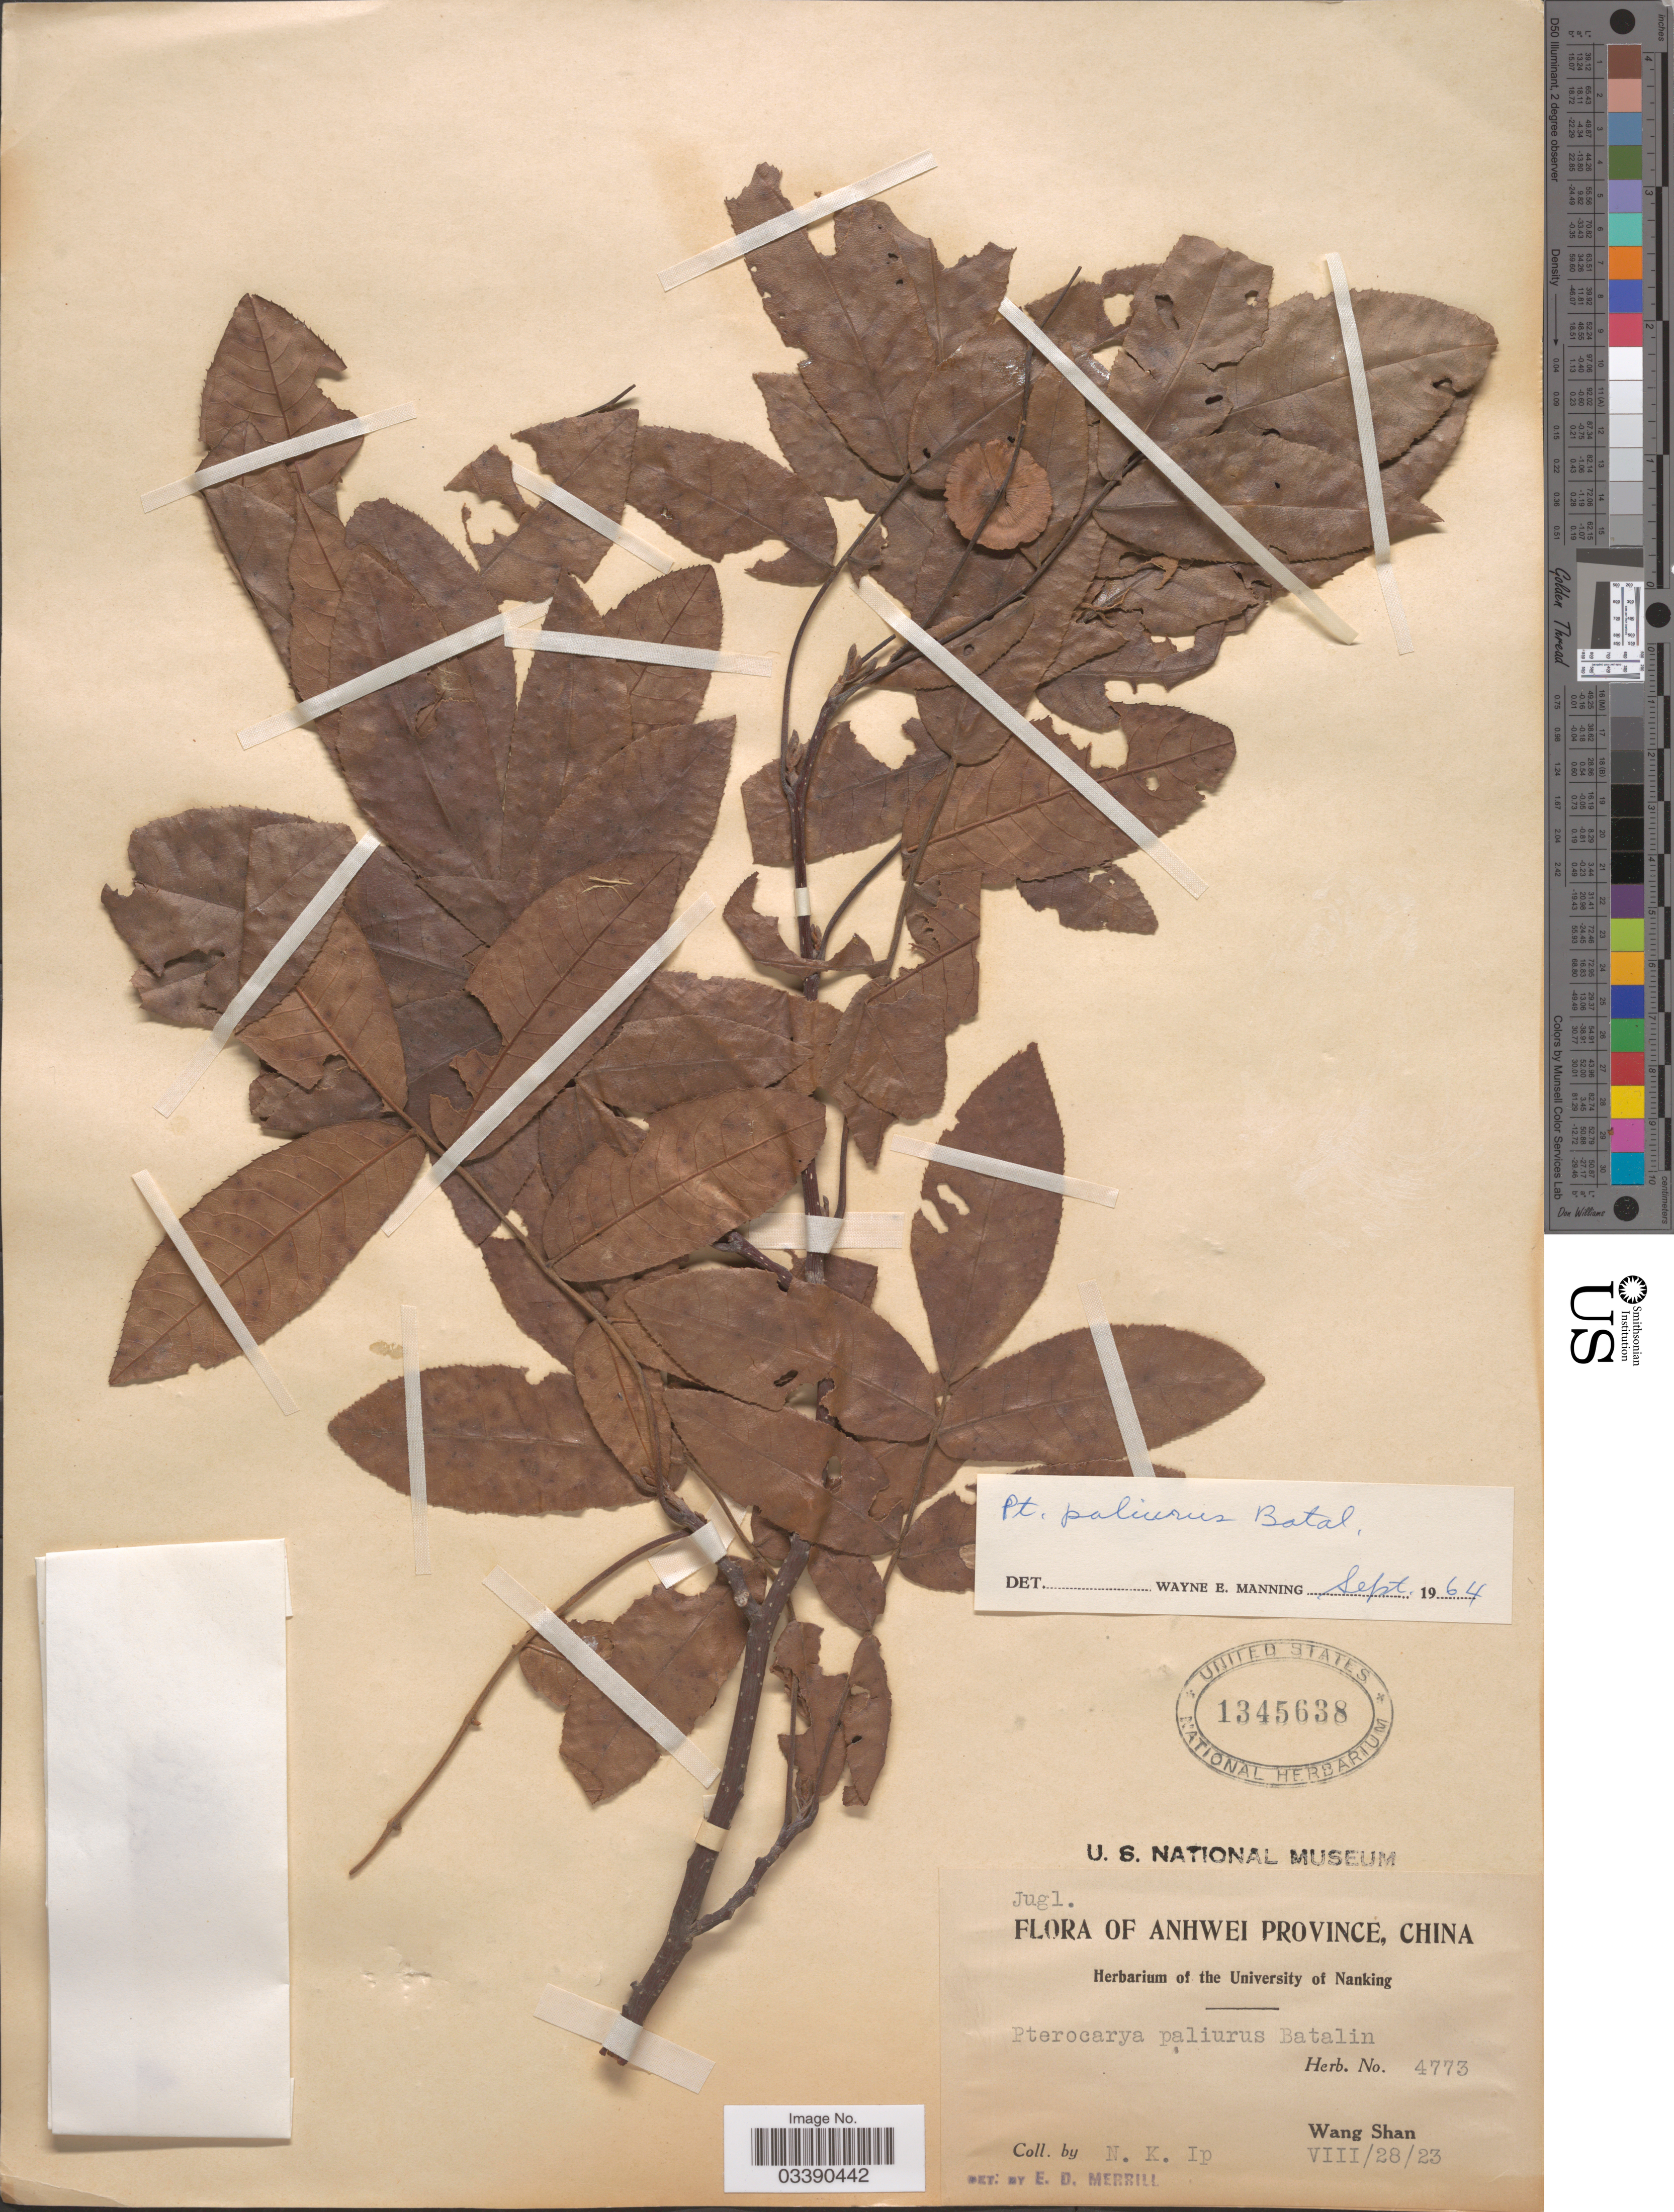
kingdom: Plantae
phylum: Tracheophyta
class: Magnoliopsida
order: Fagales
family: Juglandaceae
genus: Cyclocarya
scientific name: Cyclocarya paliurus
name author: (Batalin) Iljinsk.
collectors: N. Ip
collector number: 4773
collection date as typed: Transcribed d/m/y: 28/8/23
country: China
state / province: Anhui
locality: Anhwei Province. Wang Shan.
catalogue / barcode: US 1345638